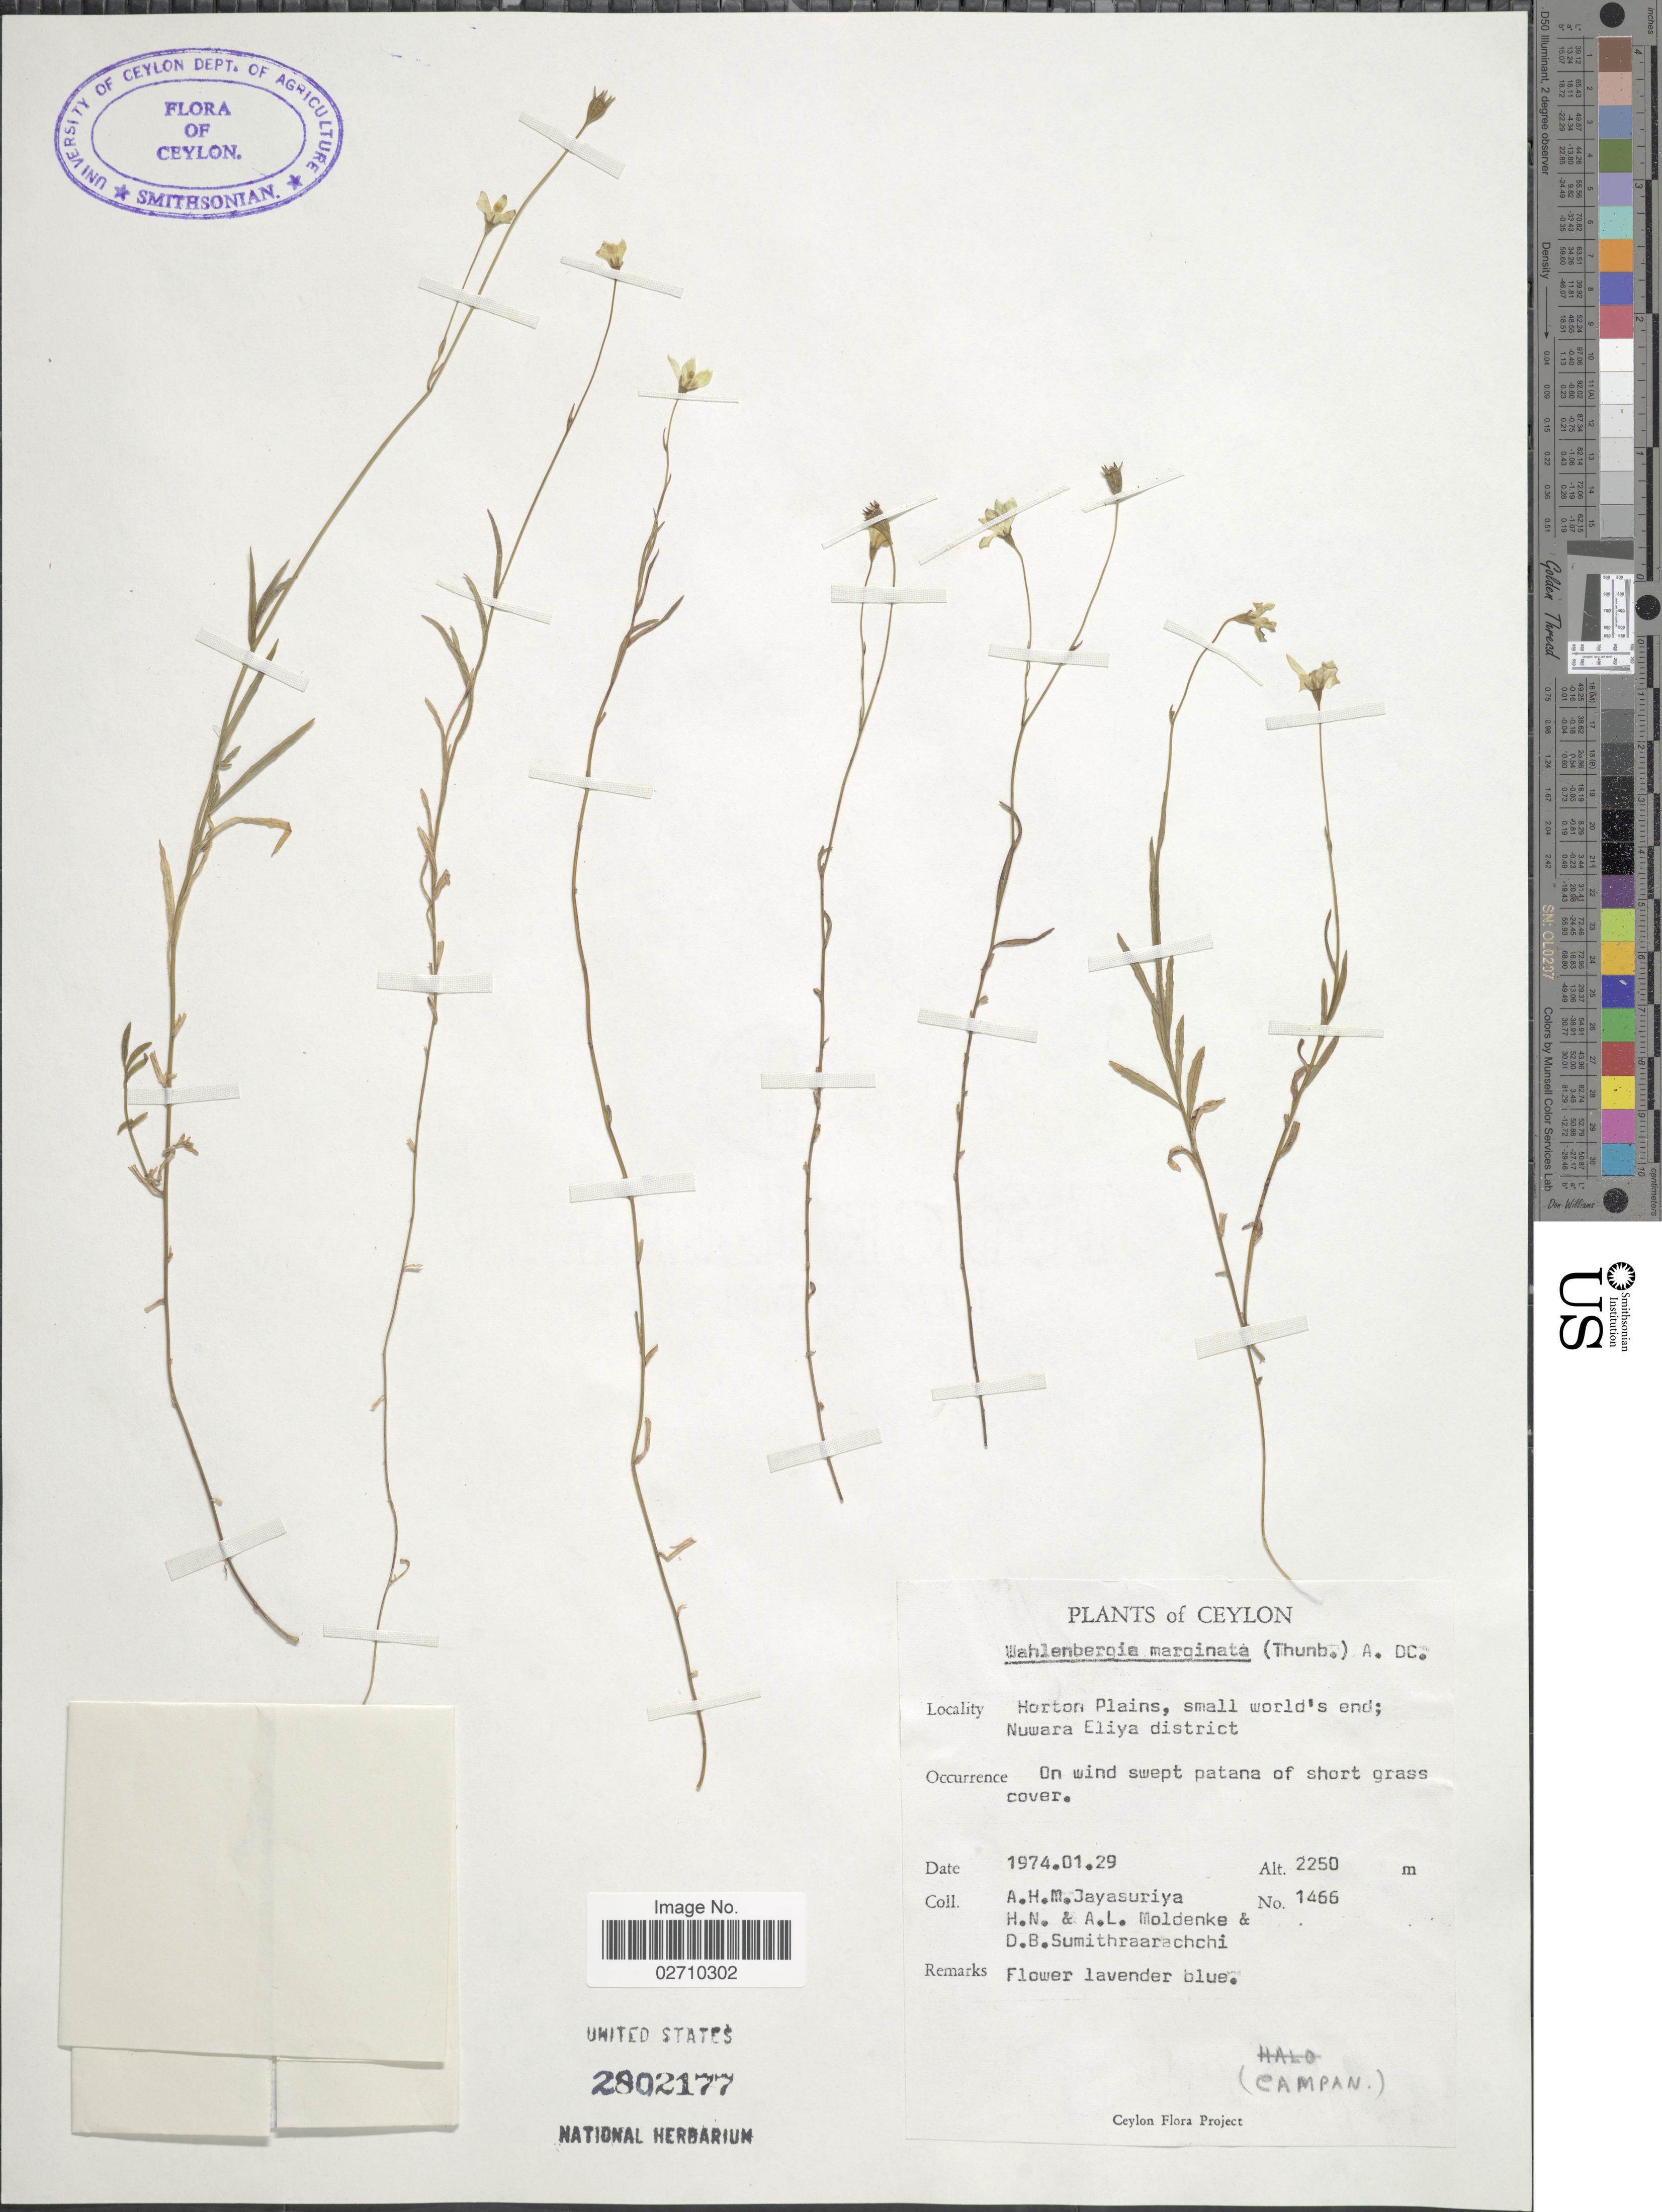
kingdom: Plantae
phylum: Tracheophyta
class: Magnoliopsida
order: Asterales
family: Campanulaceae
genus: Wahlenbergia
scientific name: Wahlenbergia marginata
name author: (Thunb.) A. DC.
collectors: A. H. Jayasuriya, H. N. Moldenke, A. L. Moldenke & D. B. Sumithraarachchi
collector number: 1466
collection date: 1974-01-29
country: Sri Lanka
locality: Ceylon. Horton Plains, small world's end; Nuwara Eliya District.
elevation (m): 2250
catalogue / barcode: US 2802177